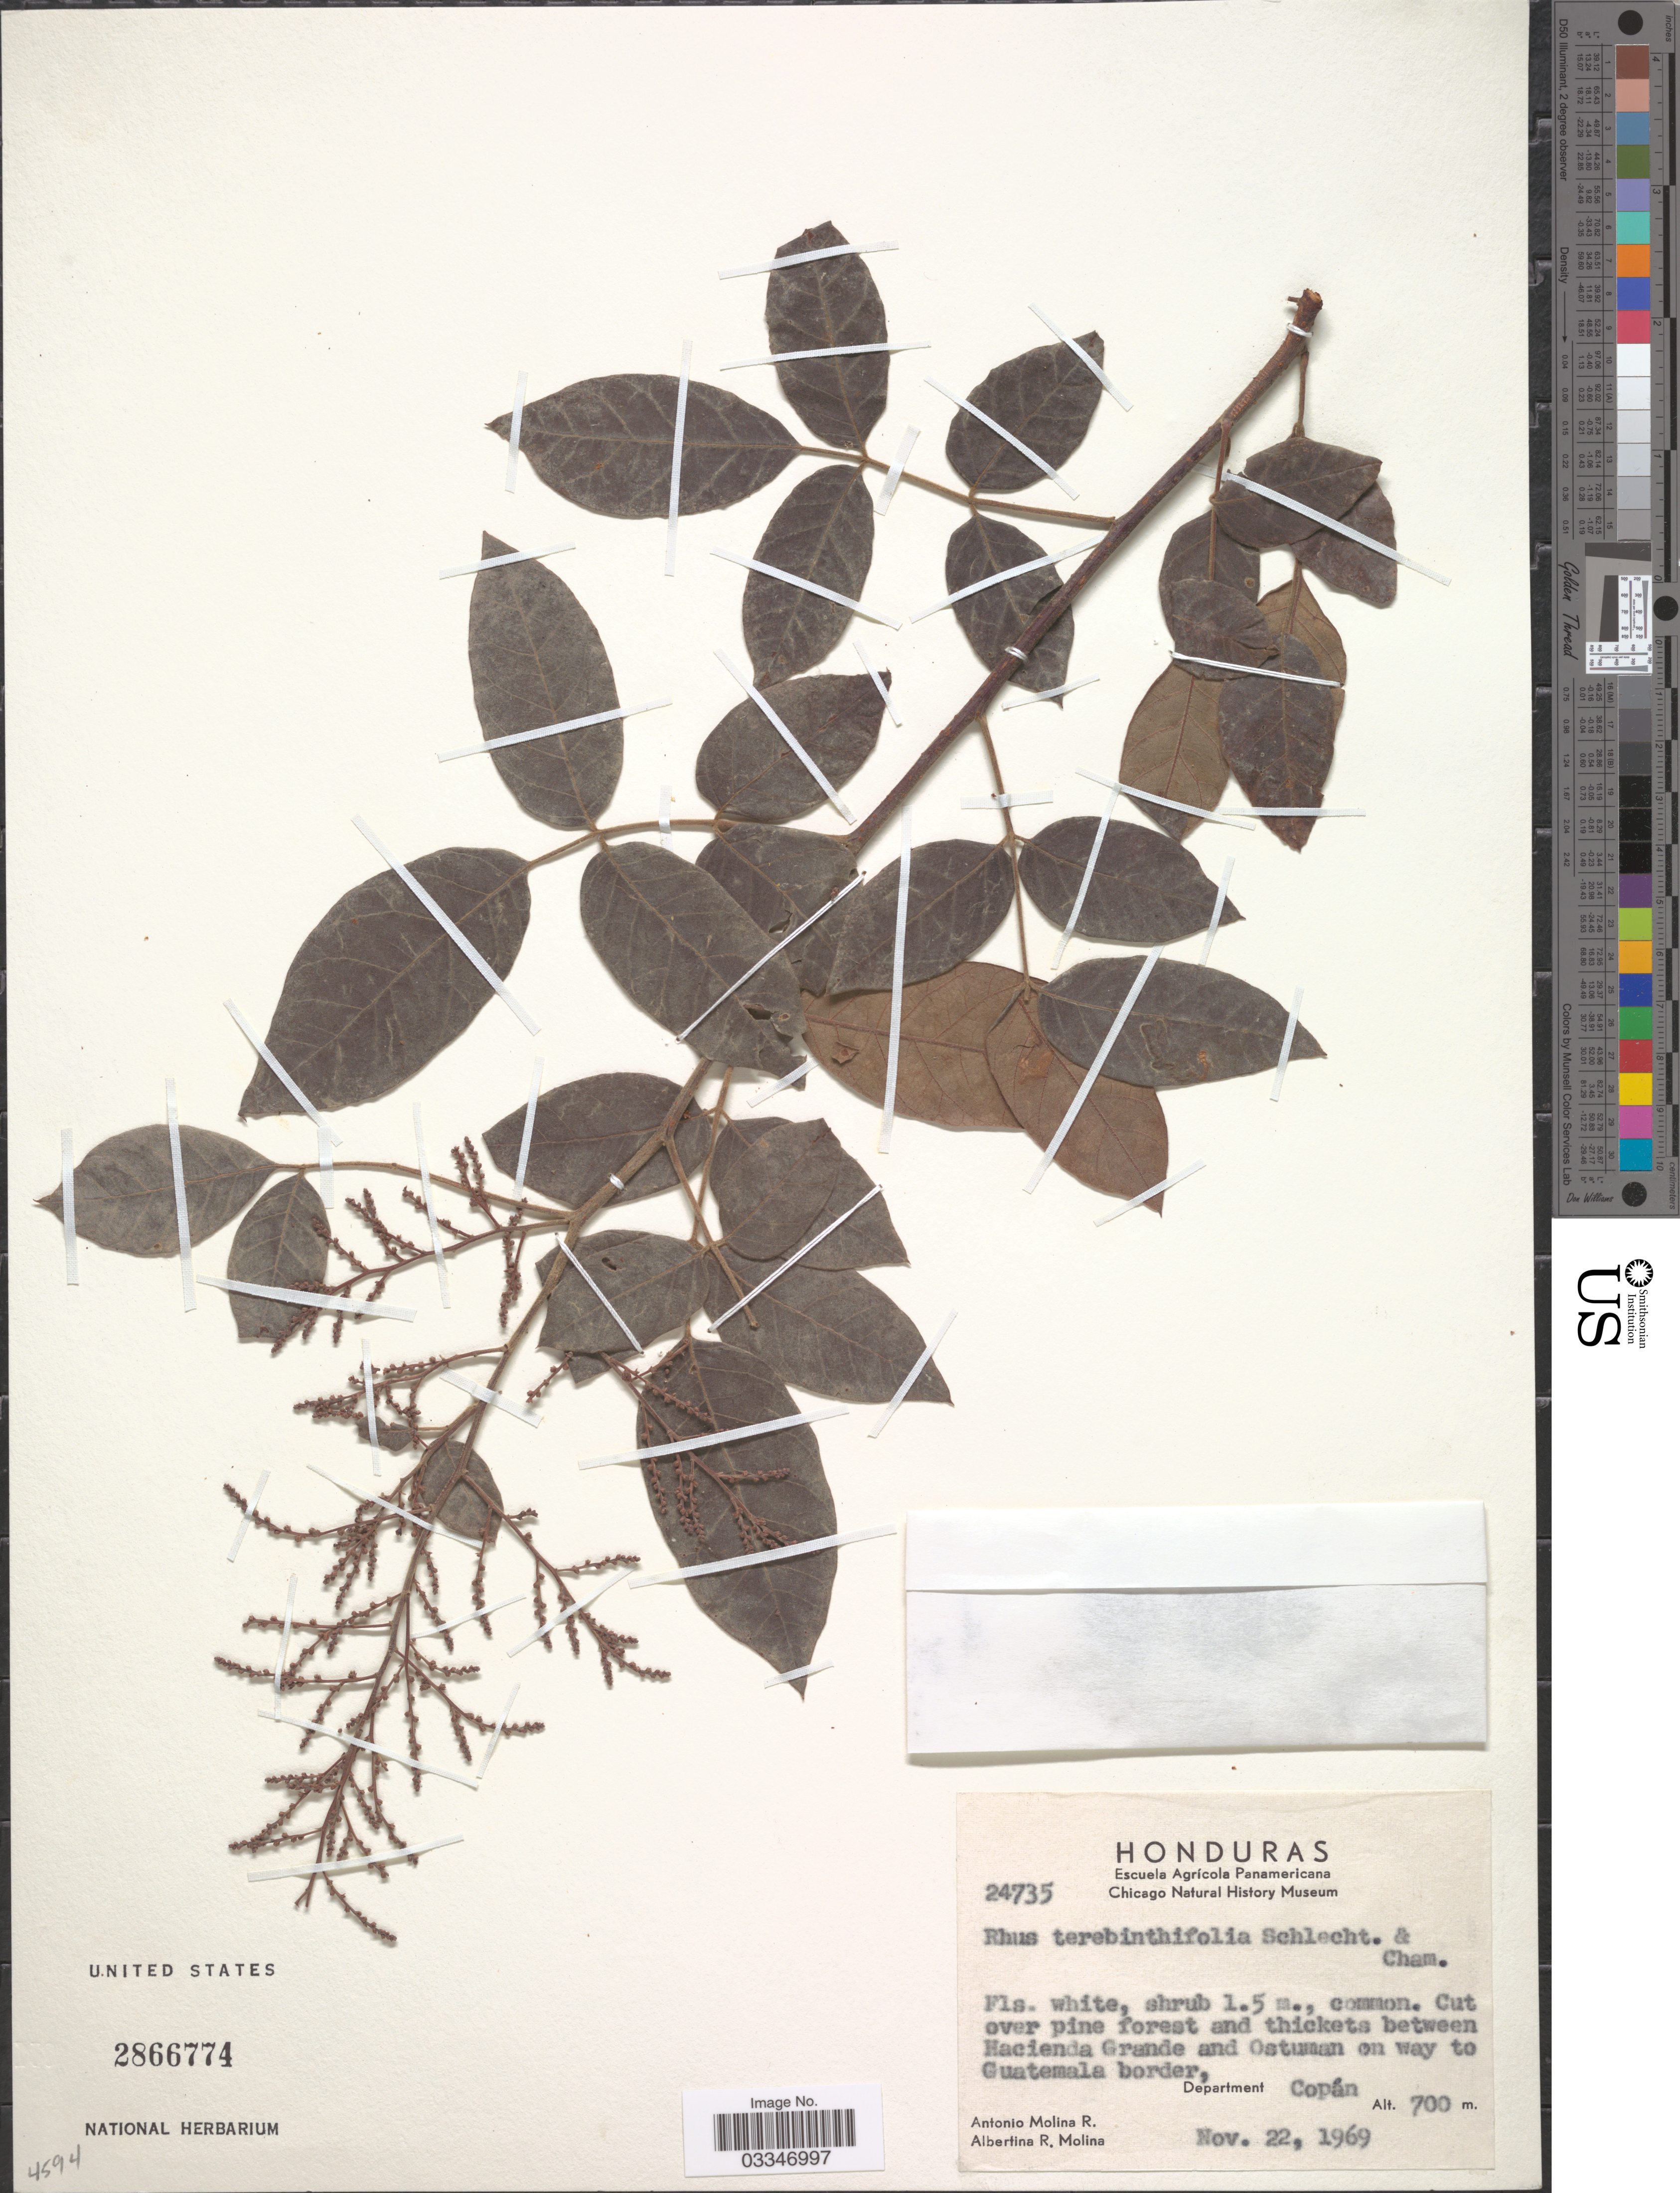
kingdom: Plantae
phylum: Tracheophyta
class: Magnoliopsida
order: Sapindales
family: Anacardiaceae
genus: Rhus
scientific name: Rhus terebinthifolia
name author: Schltdl. & Cham.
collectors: A. Molina R. & A. R. Molina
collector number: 24735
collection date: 1969-11-22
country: Honduras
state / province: Copán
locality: Between Hacienda Grande and Ostuman on way to Guatemala border, Department Copán.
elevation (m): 700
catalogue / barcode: US 2866774